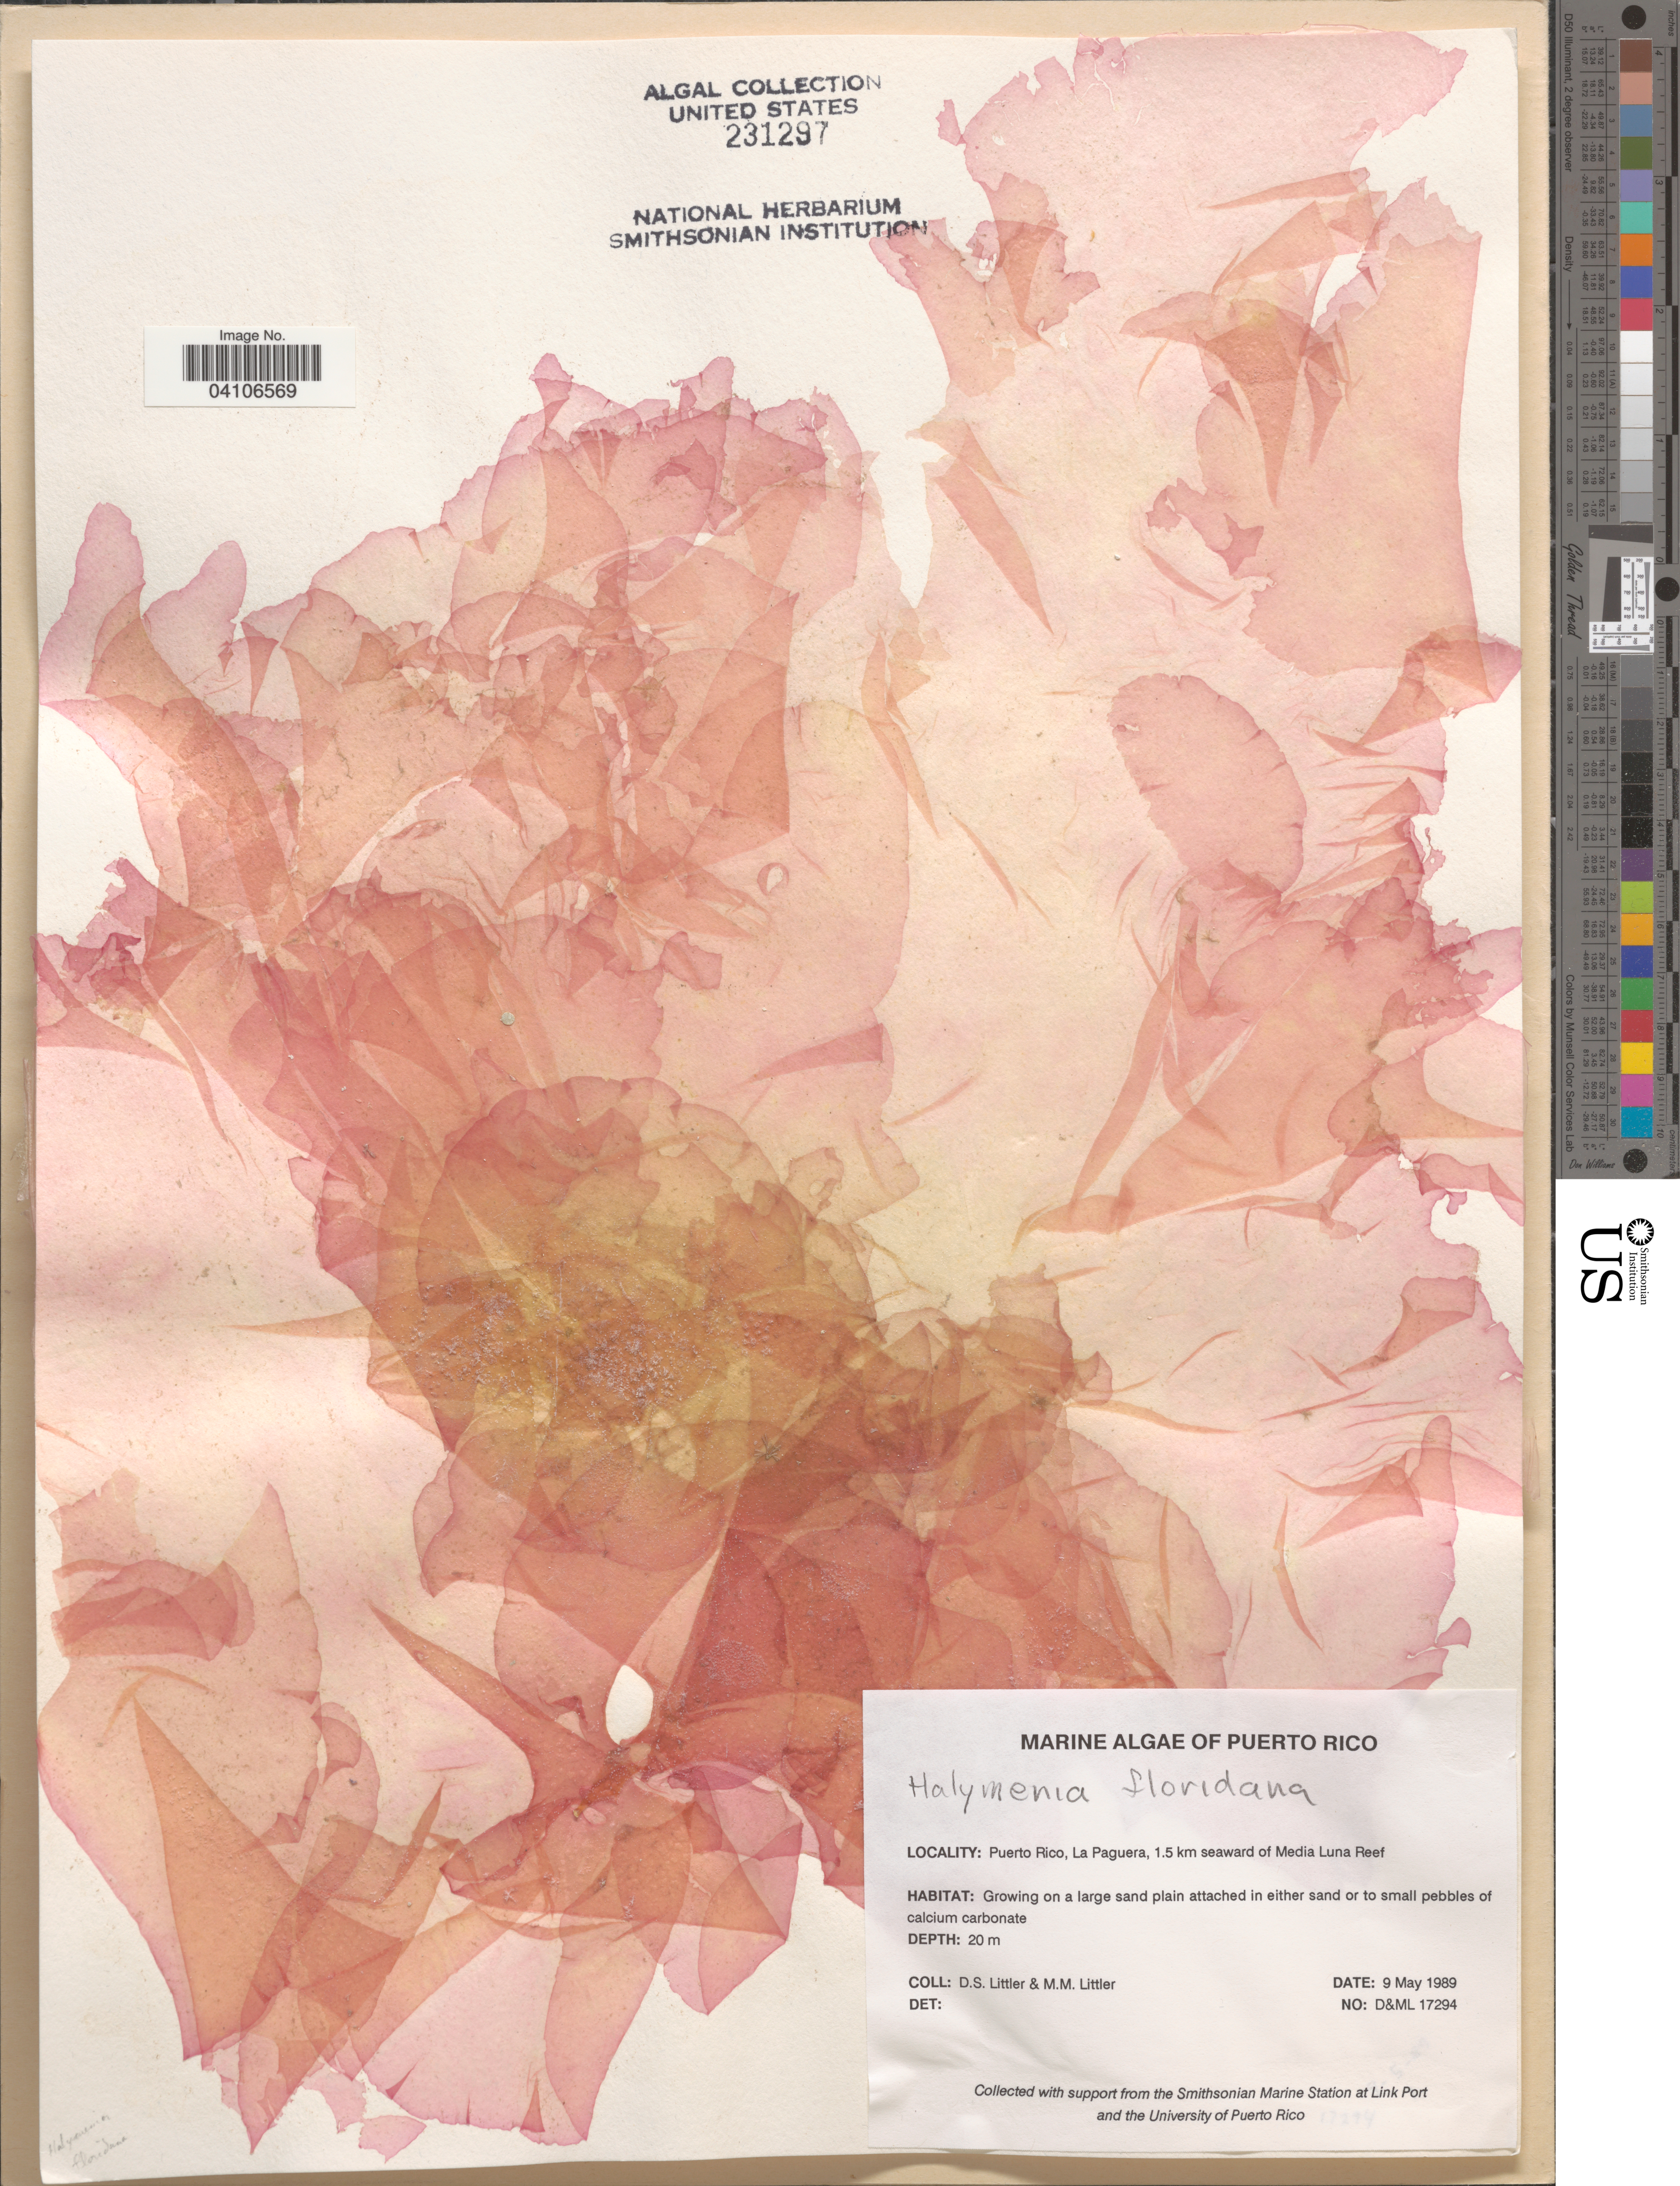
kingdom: Plantae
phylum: Rhodophyta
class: Florideophyceae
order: Halymeniales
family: Halymeniaceae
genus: Halymenia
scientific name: Halymenia floridana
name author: J. Agardh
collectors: D. S. Littler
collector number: D&ML 17294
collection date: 1989-05-09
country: Puerto Rico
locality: La Paguera, 1.5 km seaward of Media Luna Reef.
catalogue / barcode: US 231297